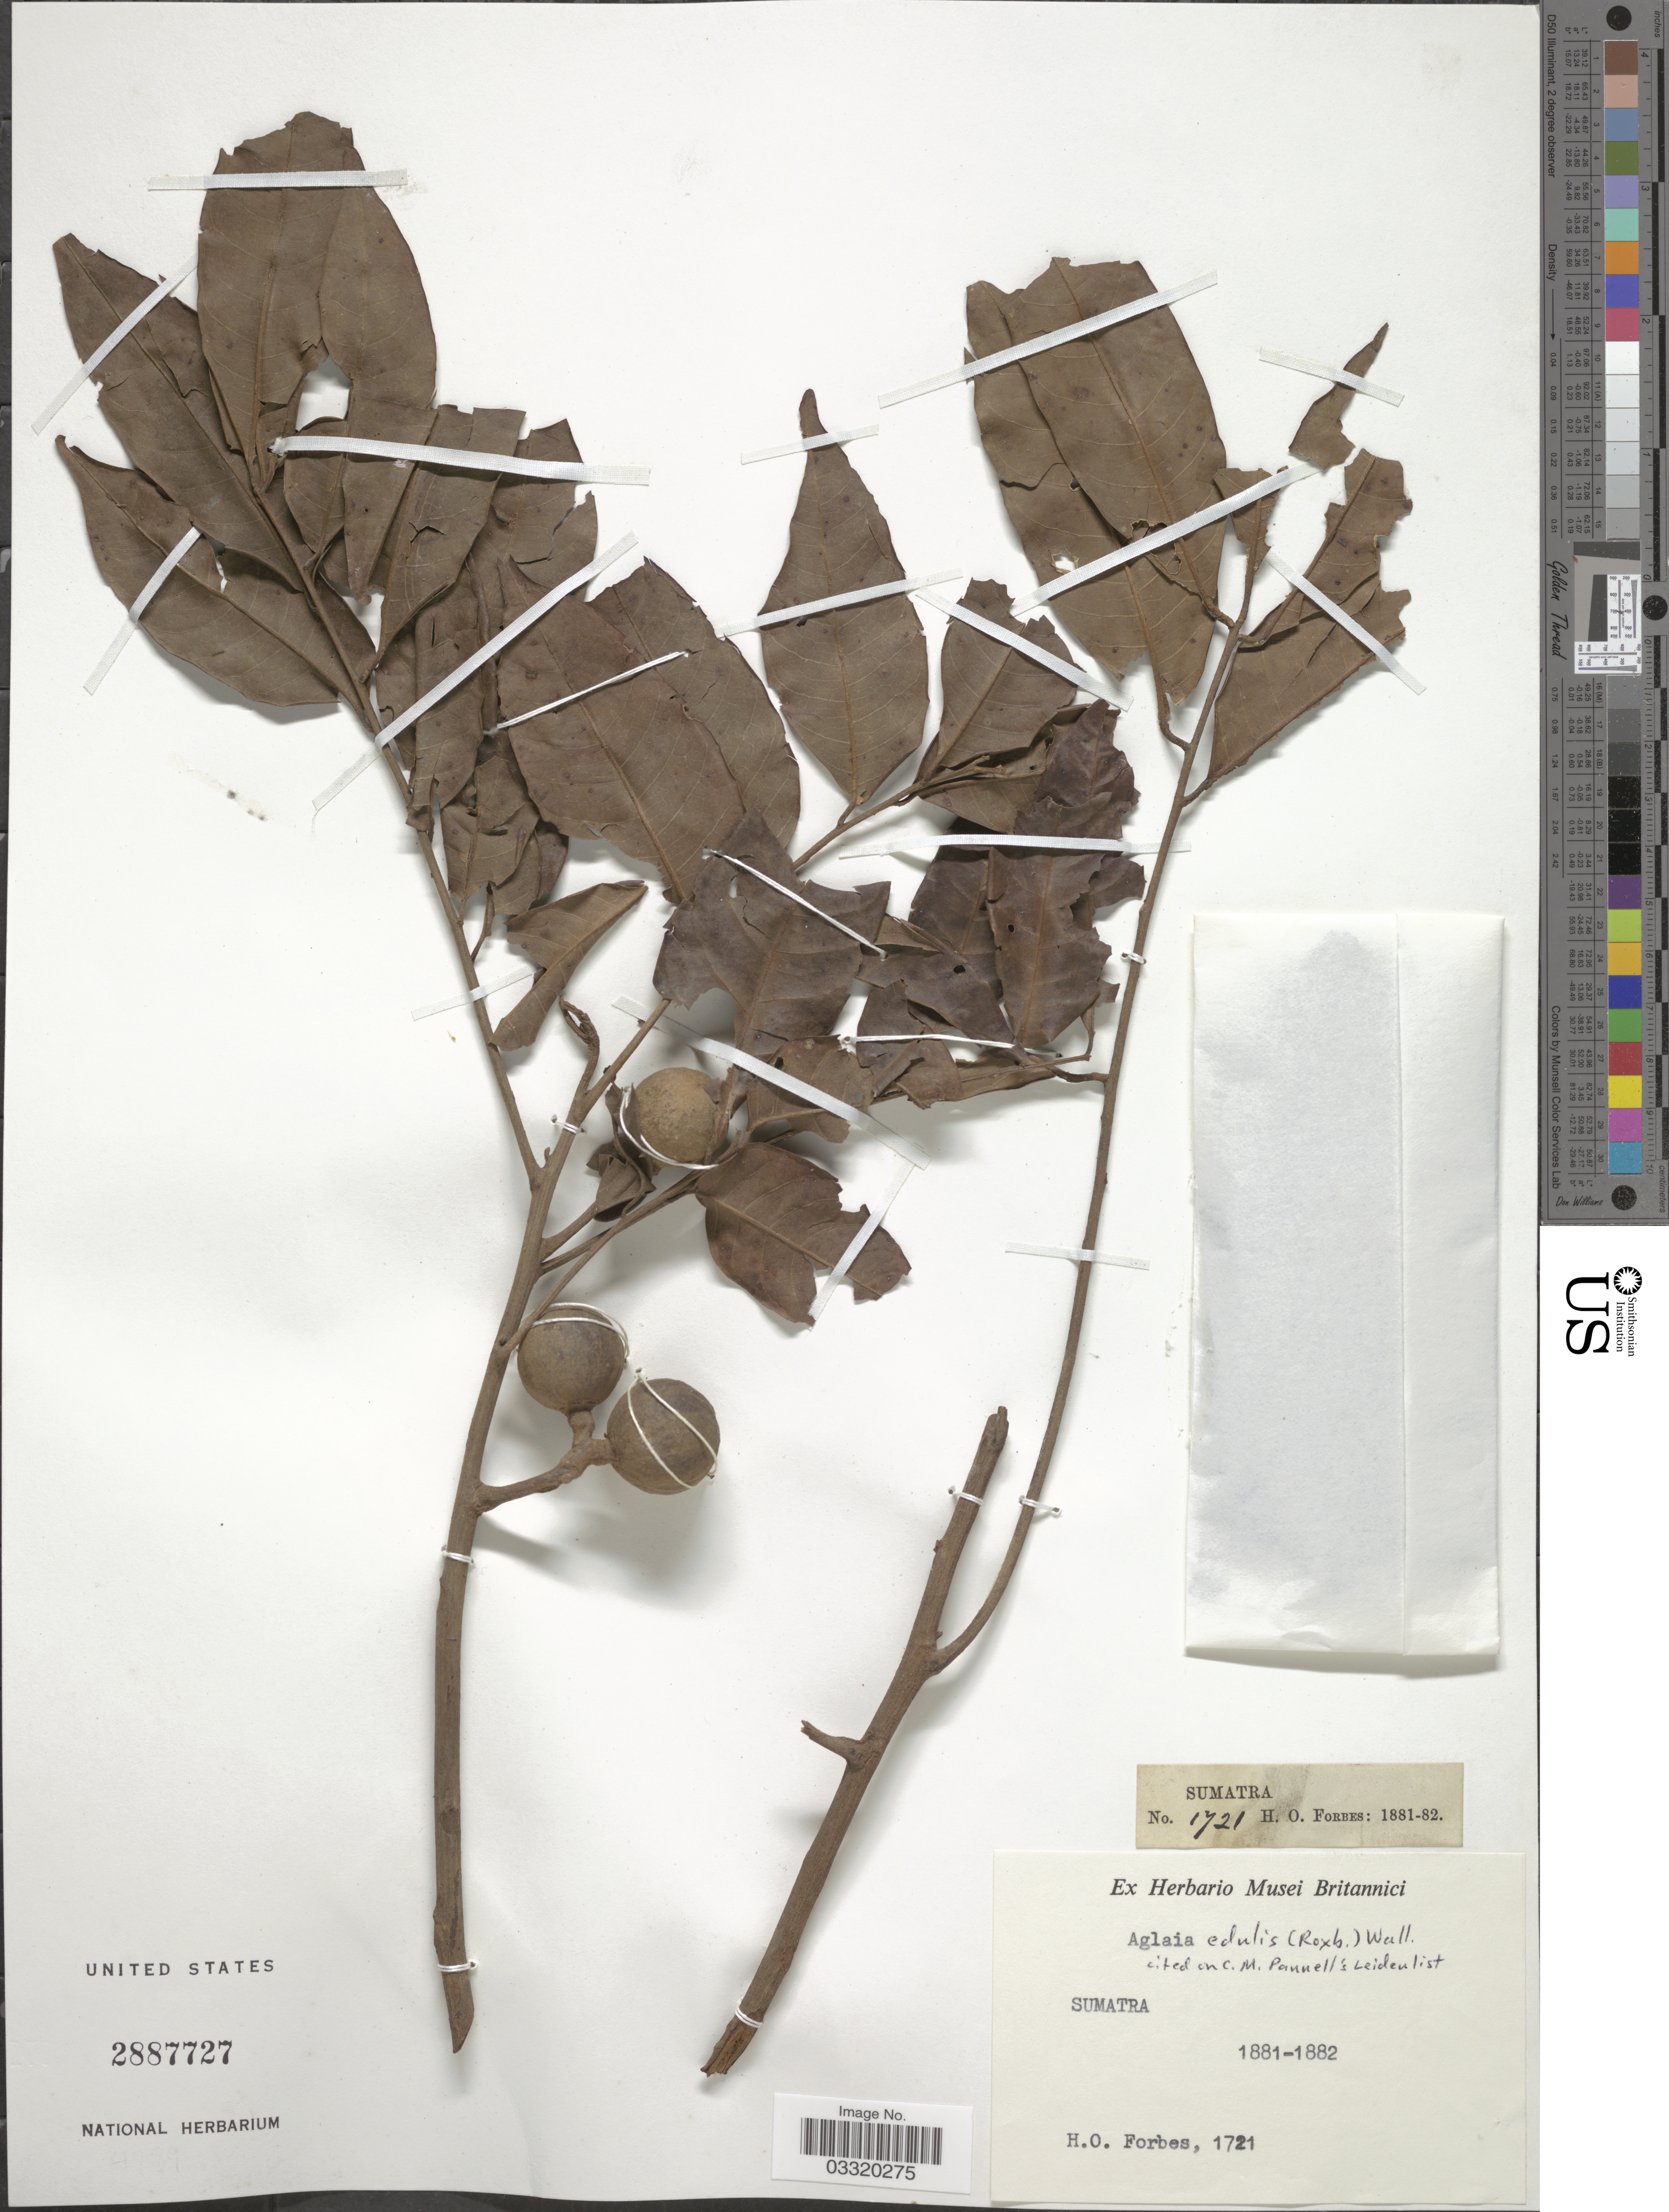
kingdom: Plantae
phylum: Tracheophyta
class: Magnoliopsida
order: Sapindales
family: Meliaceae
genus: Aglaia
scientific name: Aglaia edulis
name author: (Roxb.) Wall.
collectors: H. O. Forbes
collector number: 1721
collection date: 1881/1882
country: Indonesia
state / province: Sumatra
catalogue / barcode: US 2887727